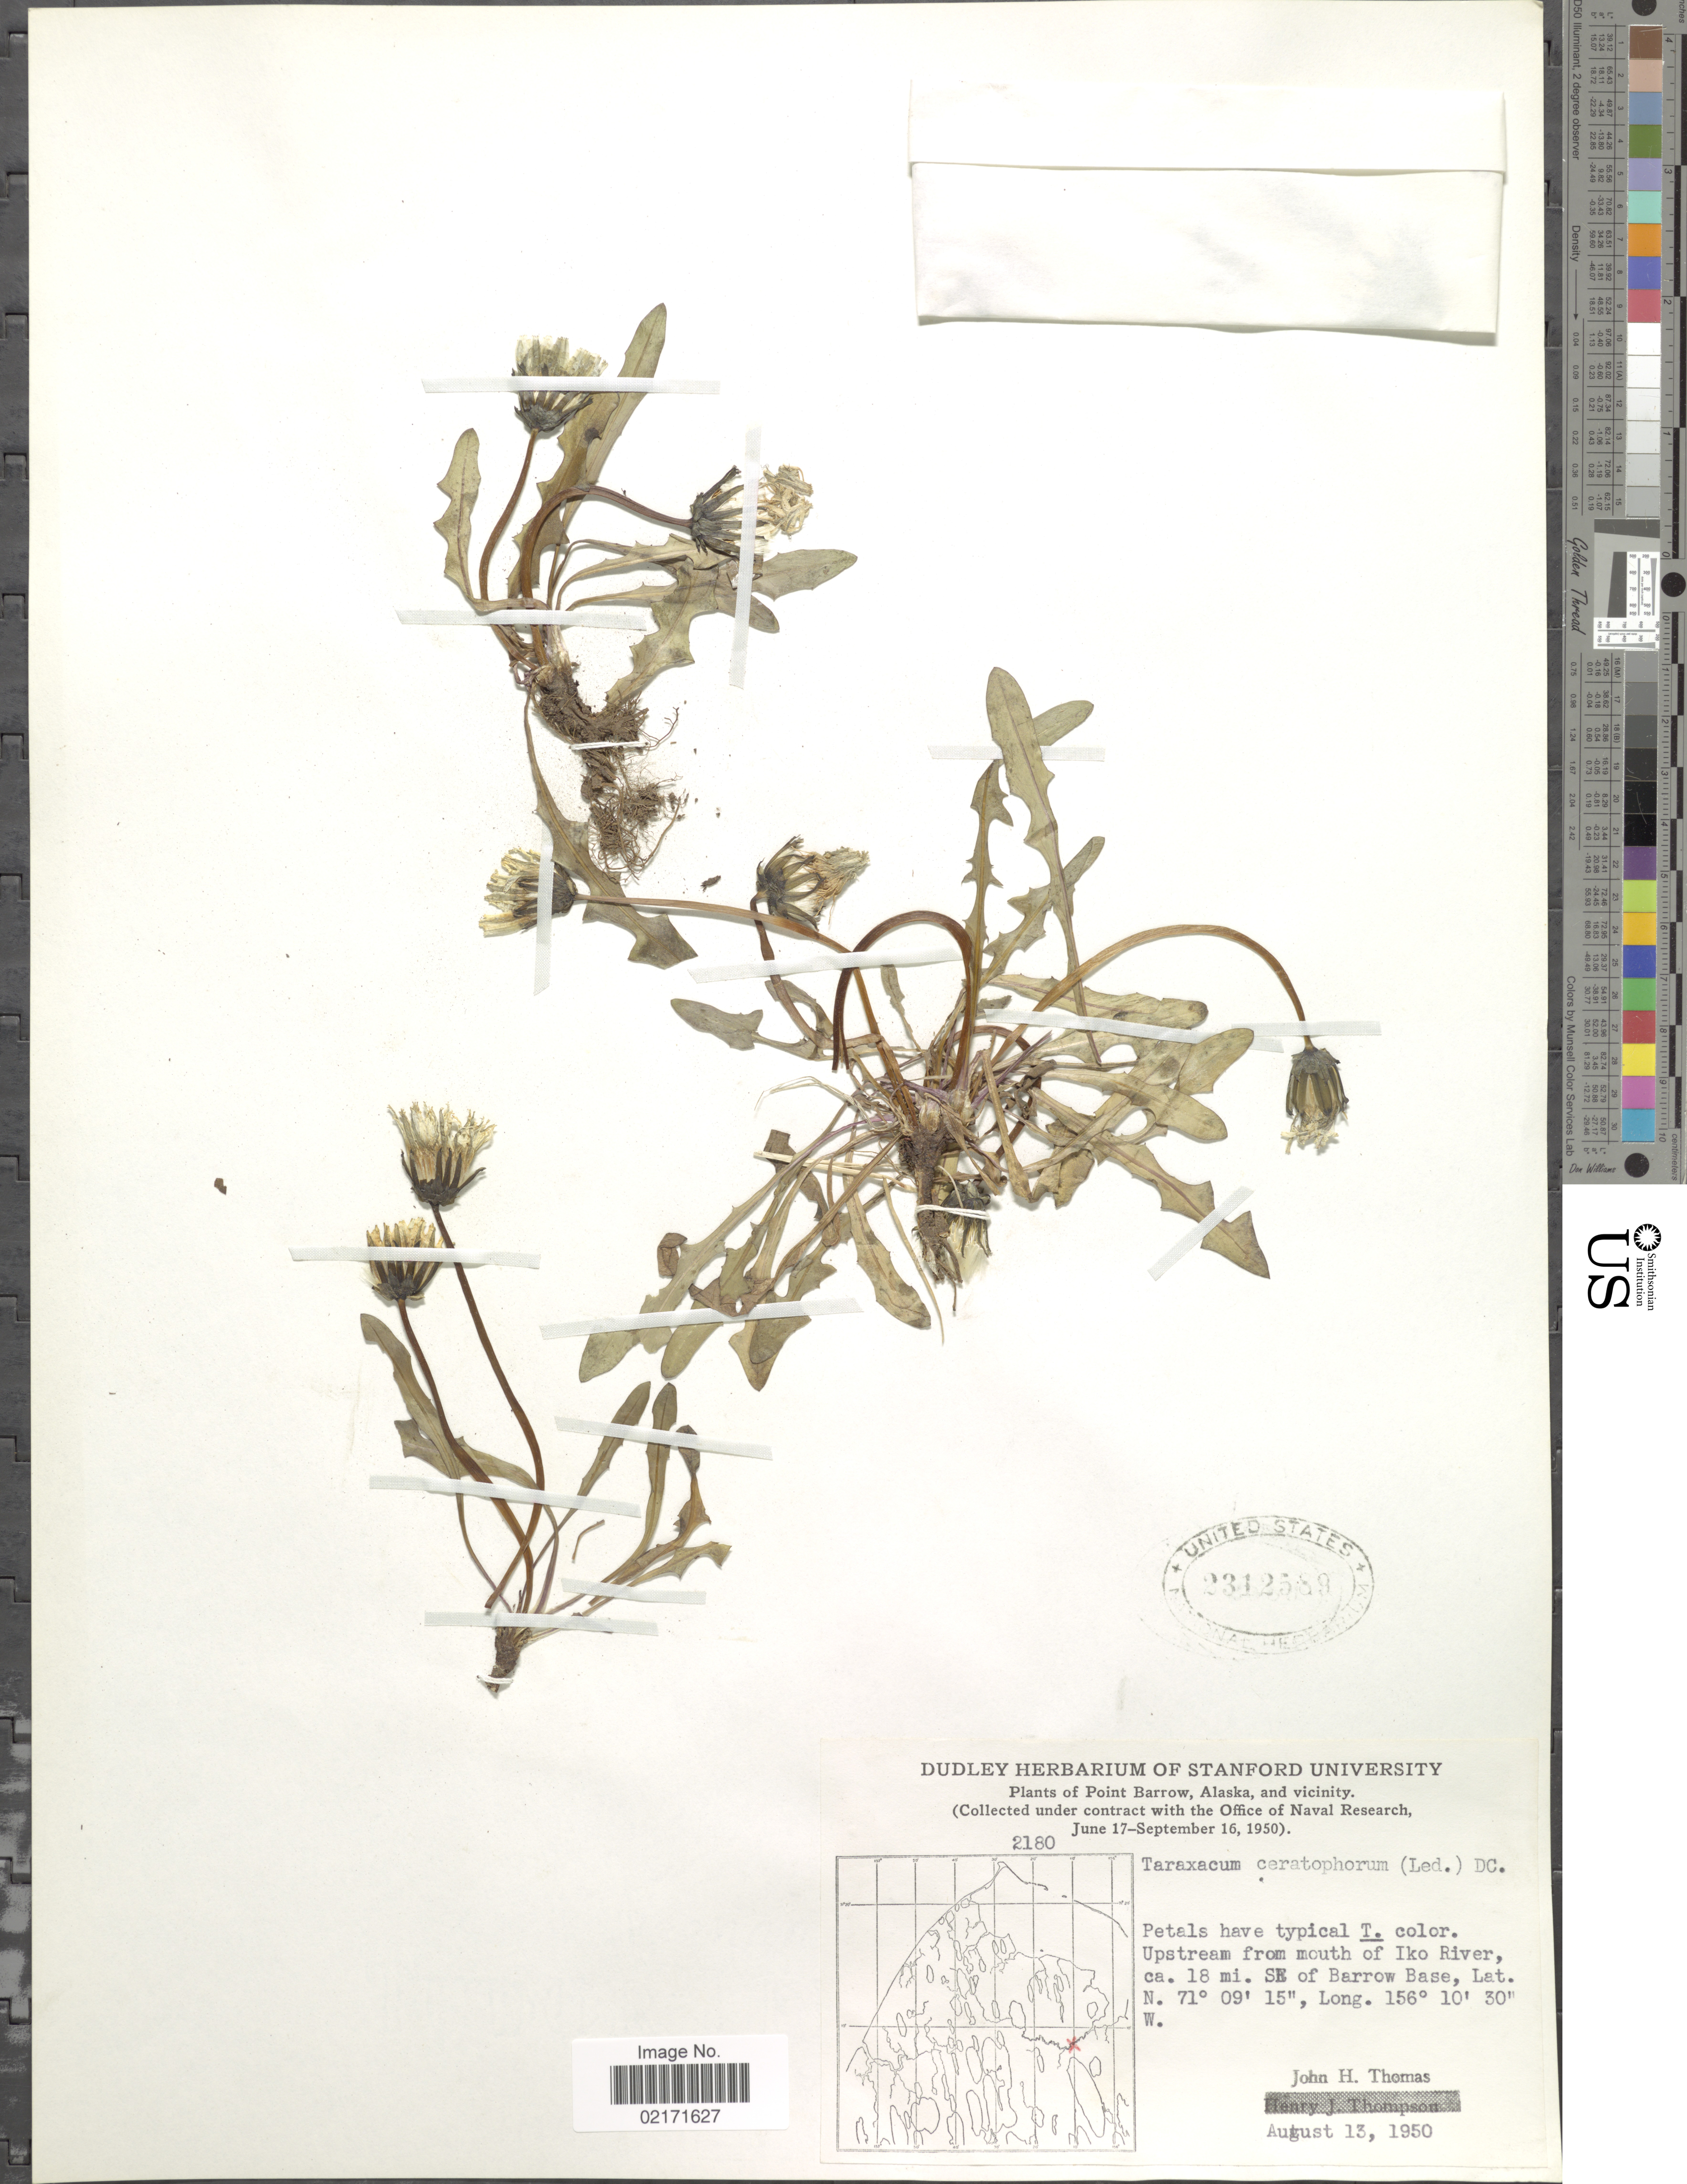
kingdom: Plantae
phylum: Tracheophyta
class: Magnoliopsida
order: Asterales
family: Asteraceae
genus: Taraxacum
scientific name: Taraxacum ceratophorum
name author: (Ledeb.) DC.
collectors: J. H. Thomas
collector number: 2180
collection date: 1950-08-13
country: United States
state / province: Alaska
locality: Point Barrow, Alaska, and vicinity. Upstream from mouth of Iko River, ca. 18 mi. SE of Barrow Base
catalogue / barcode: US 2312589